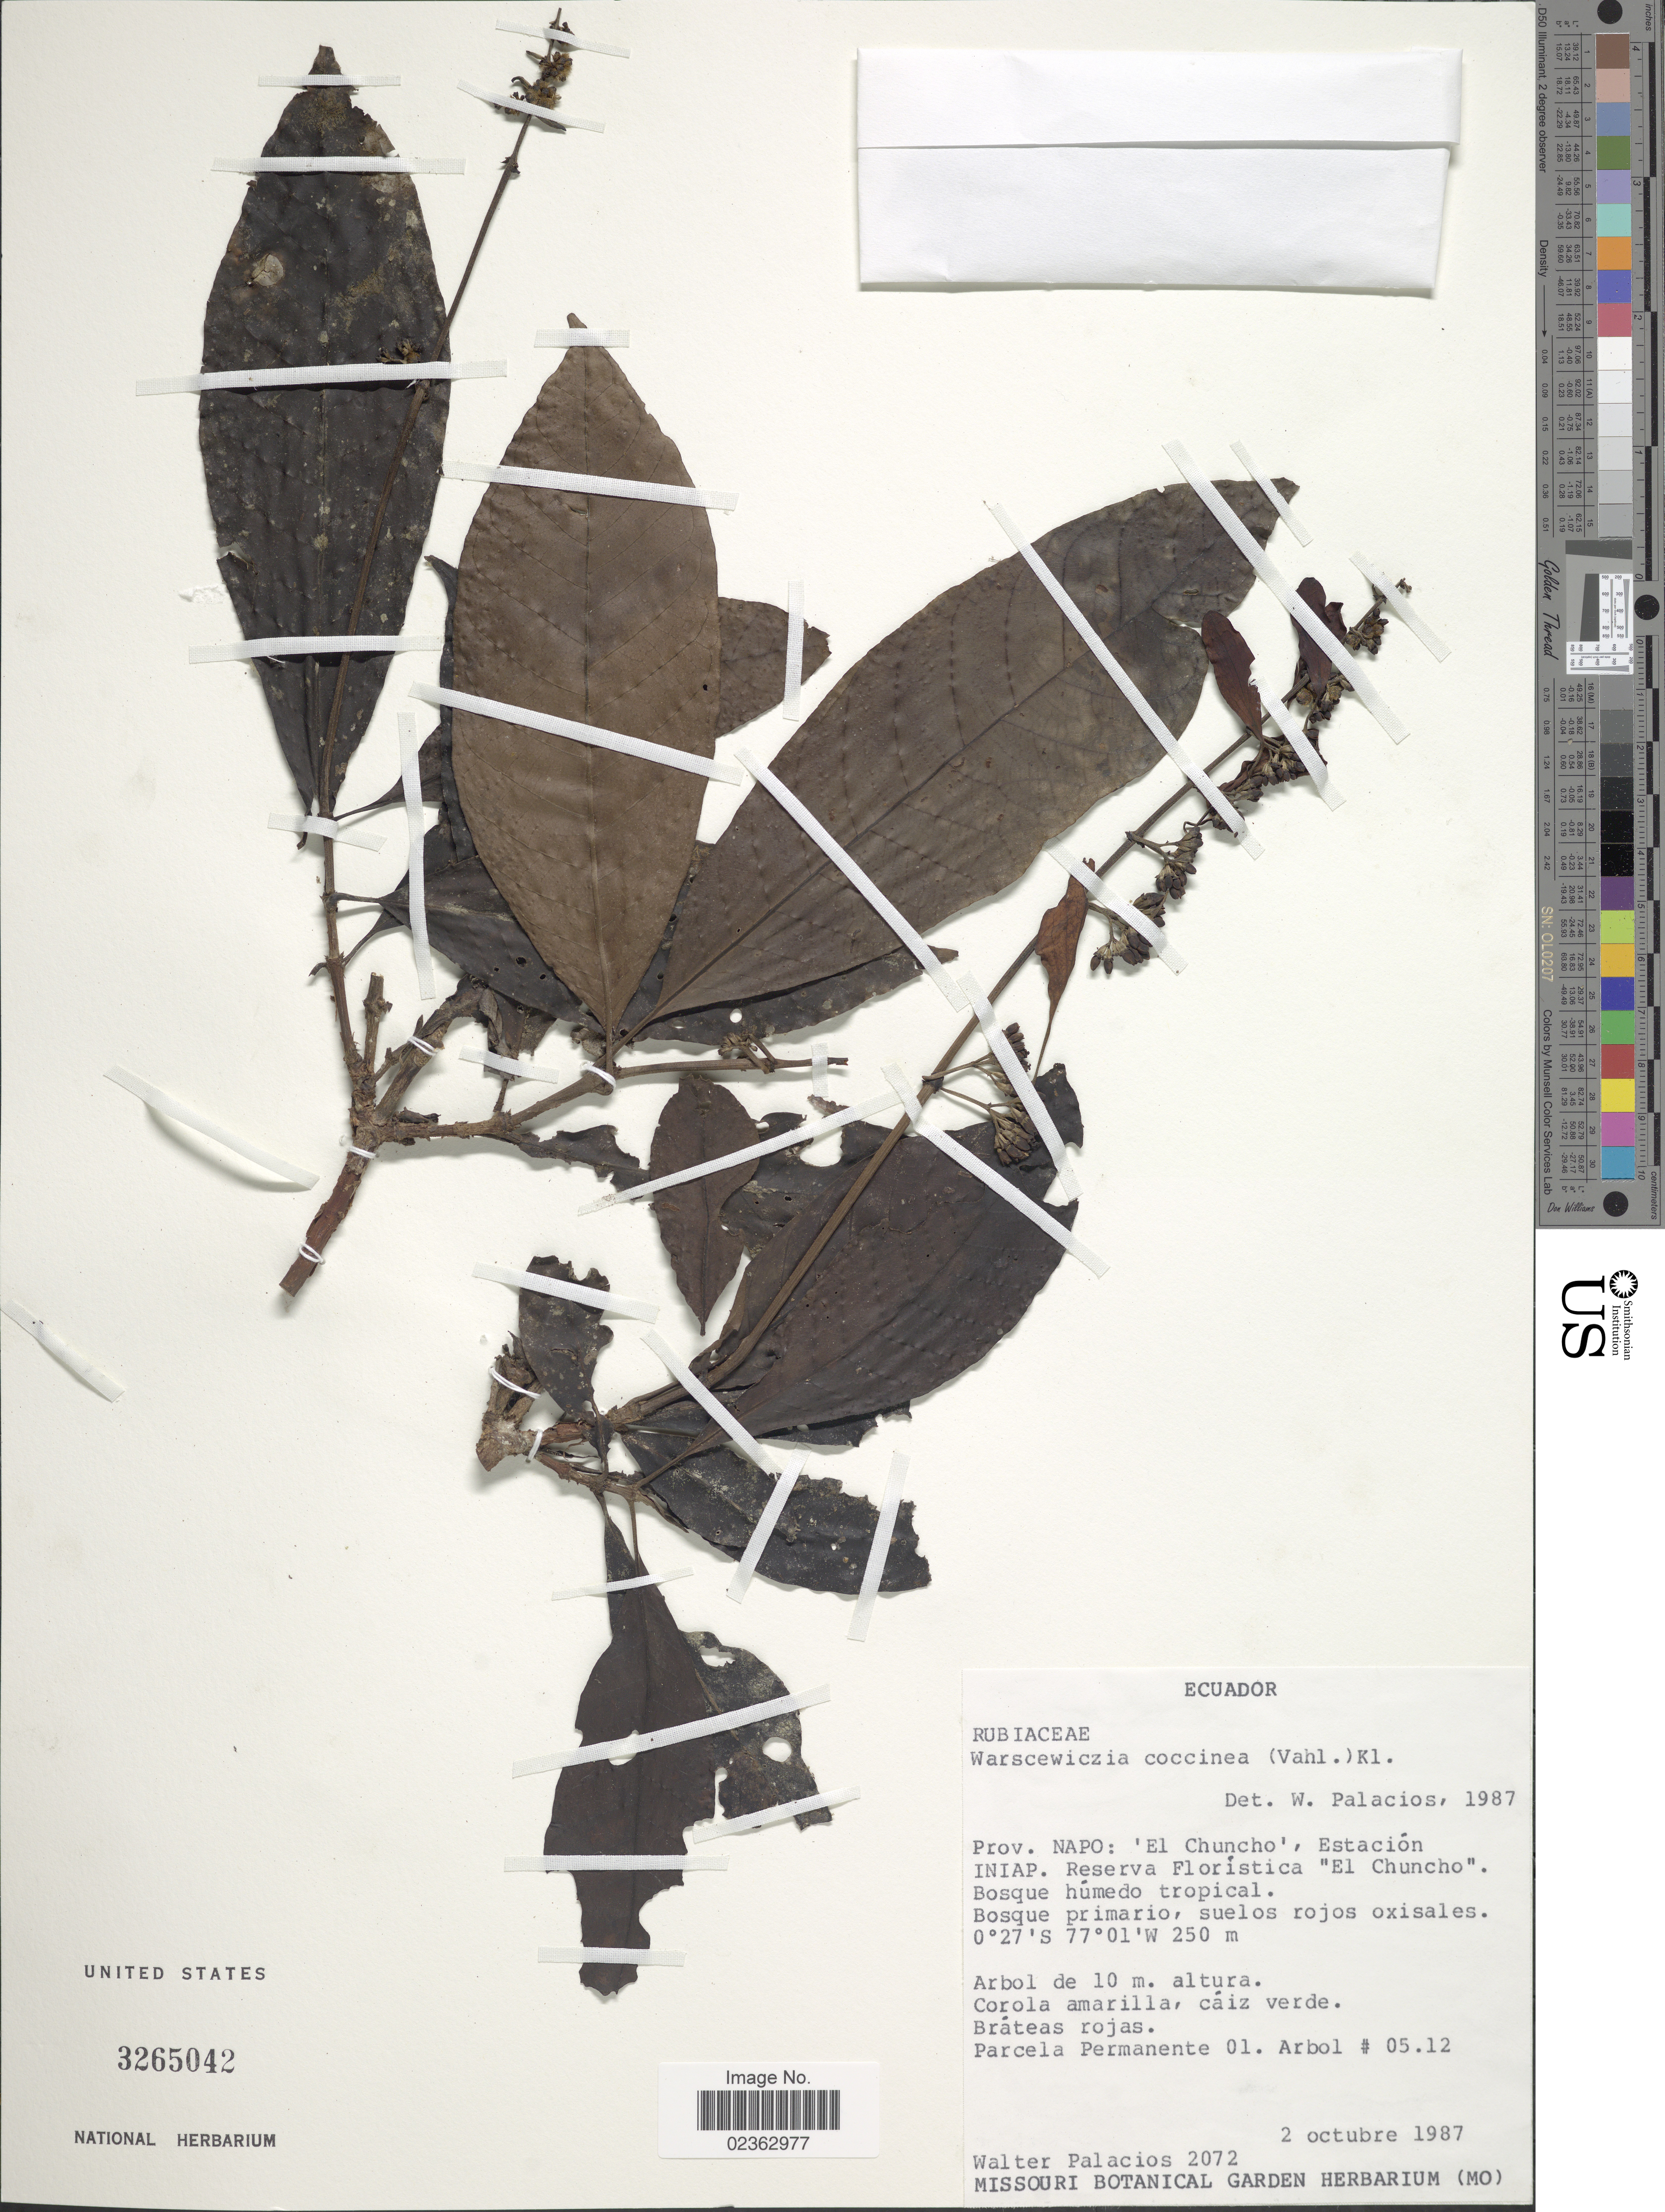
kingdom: Plantae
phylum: Tracheophyta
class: Magnoliopsida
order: Gentianales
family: Rubiaceae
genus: Warszewiczia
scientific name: Warszewiczia coccinea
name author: (Vahl) Klotzsch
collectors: W. Palacios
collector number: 2072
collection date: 1987-10-02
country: Ecuador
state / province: Napo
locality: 'El Chunco', Estacion Iniap, Reserva Floristica "El Chuncho", Bosque humedo tropical, Bosque primario, suelos rojos oxisales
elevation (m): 250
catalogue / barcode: US 3265042